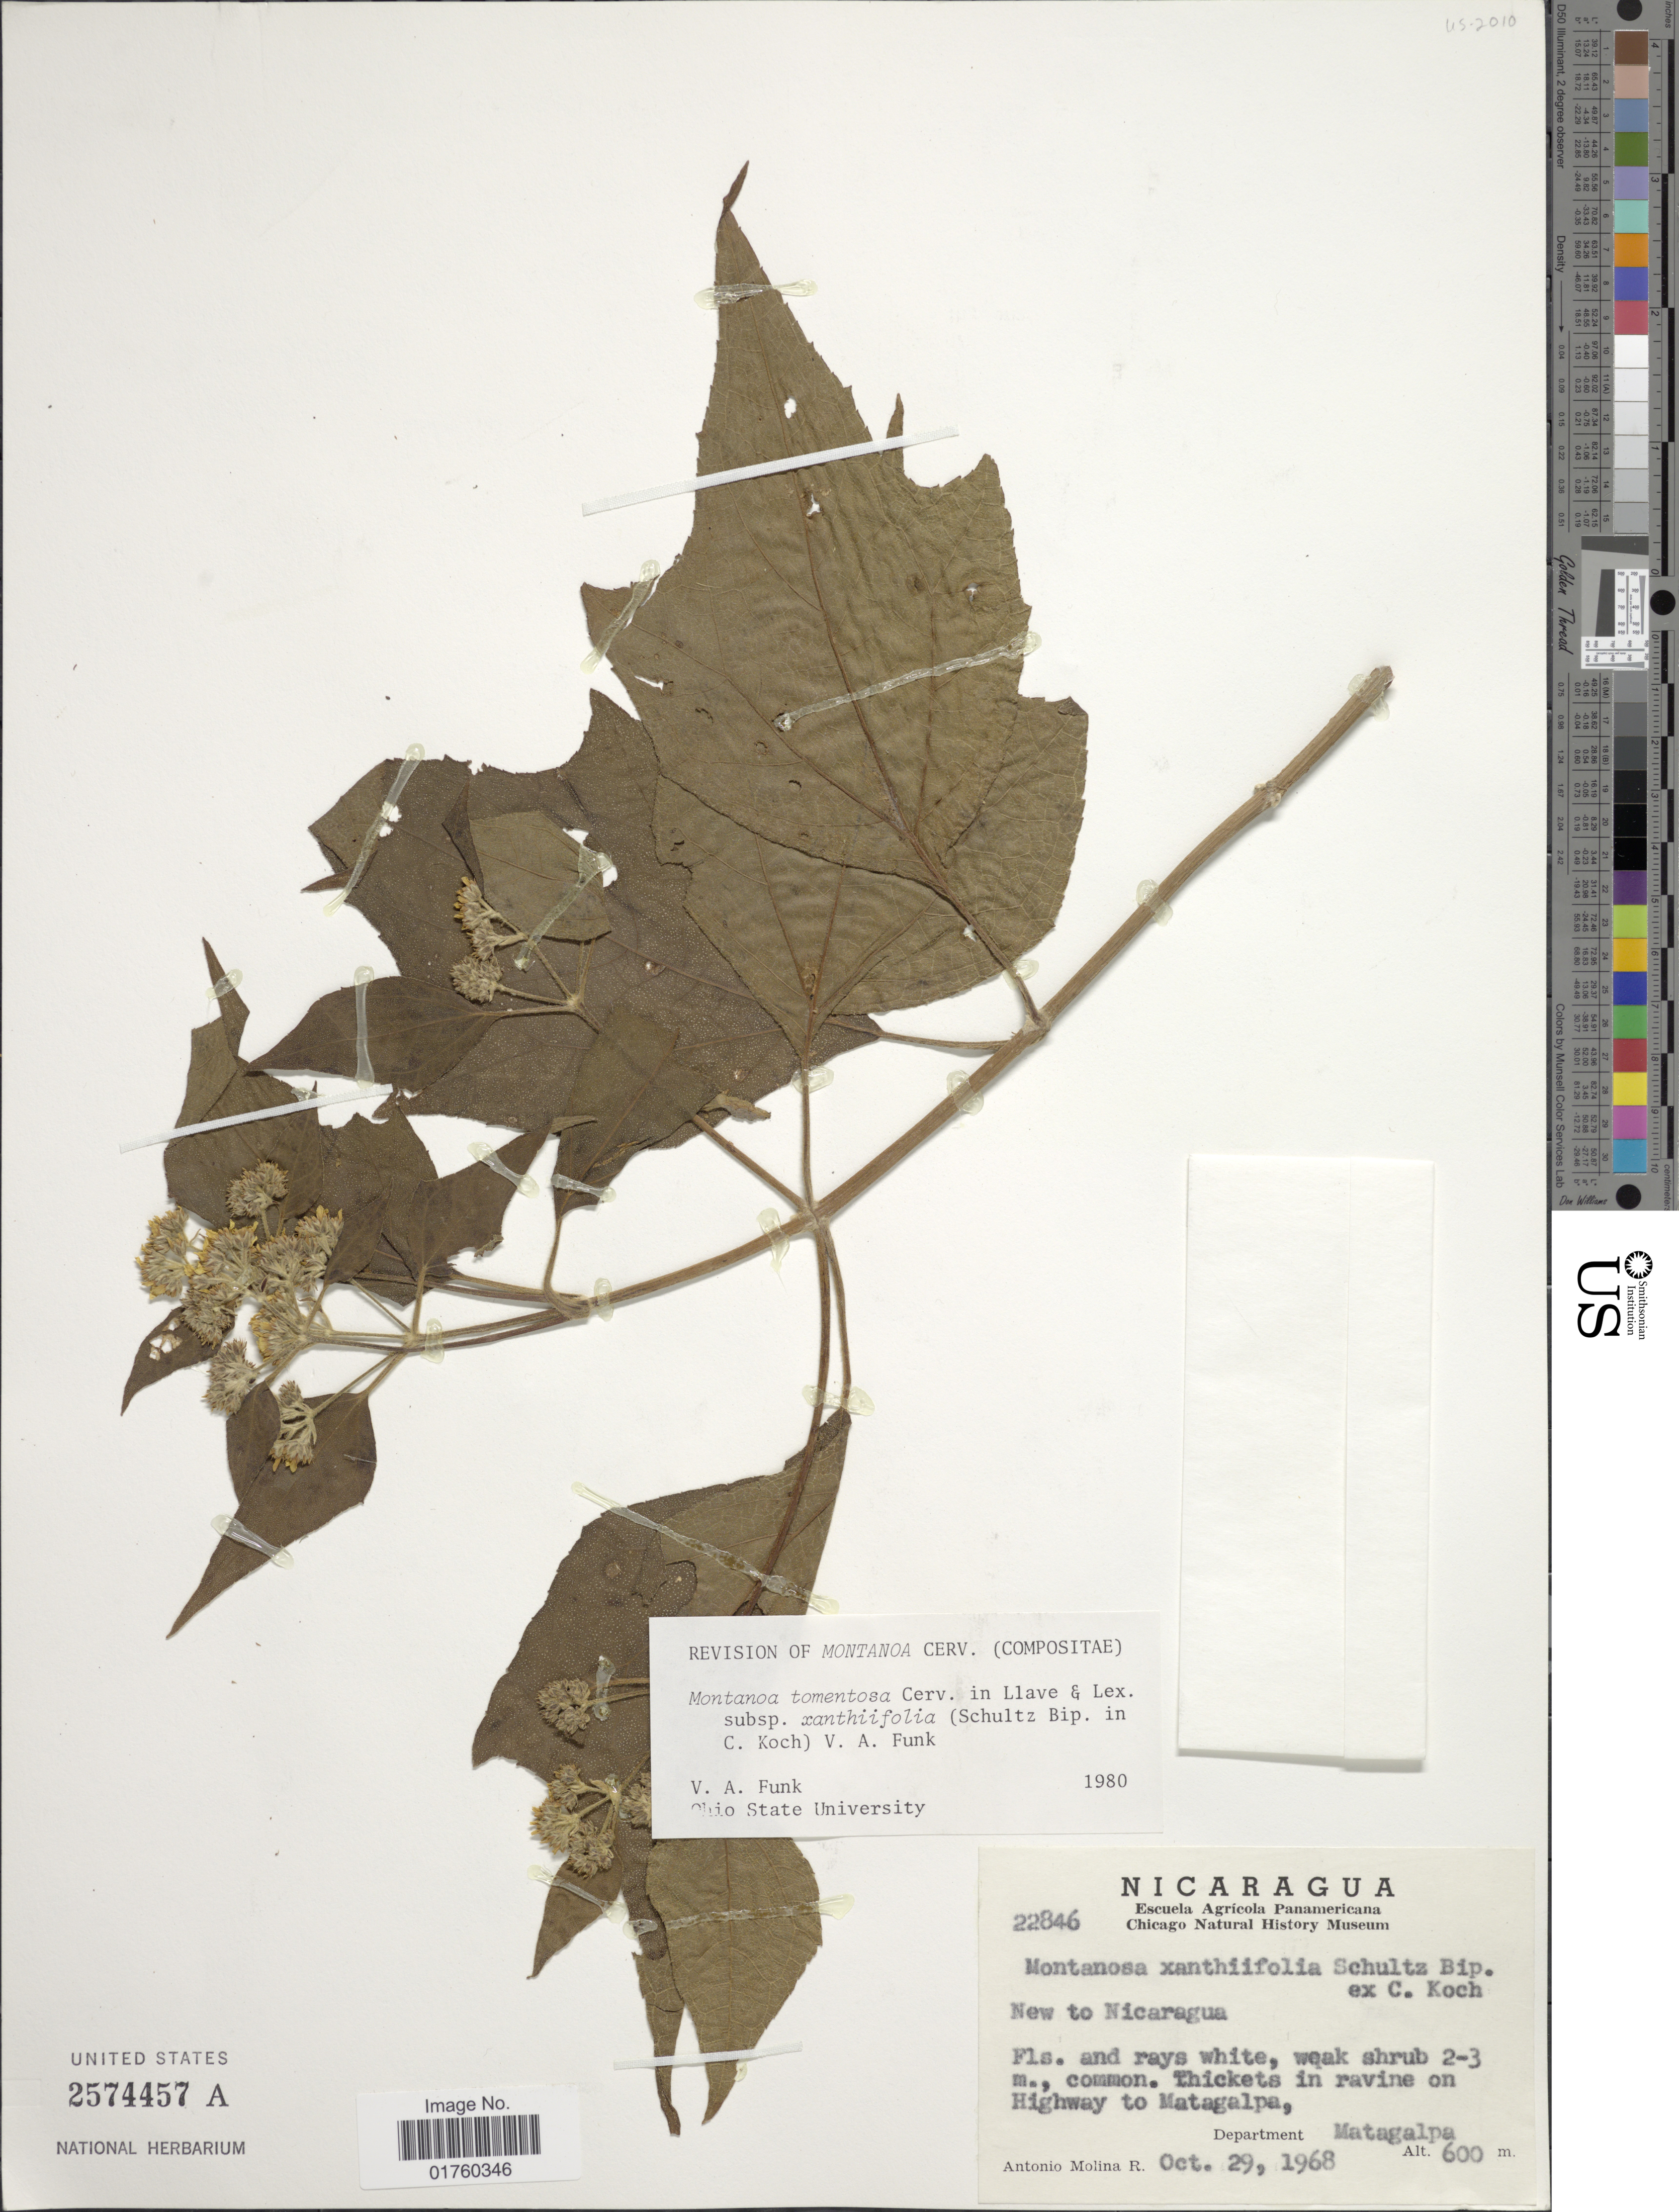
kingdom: Plantae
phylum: Tracheophyta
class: Magnoliopsida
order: Asterales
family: Asteraceae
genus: Montanoa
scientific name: Montanoa tomentosa subsp. xanthiifolia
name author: (Sch. Bip. in C. Koch) V.A. Funk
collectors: A. Molina R.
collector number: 22846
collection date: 1968-10-29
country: Nicaragua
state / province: Matagalpa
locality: Common, thickets in ravine on Highway to Matagalpa.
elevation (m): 600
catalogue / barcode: US 2574457A